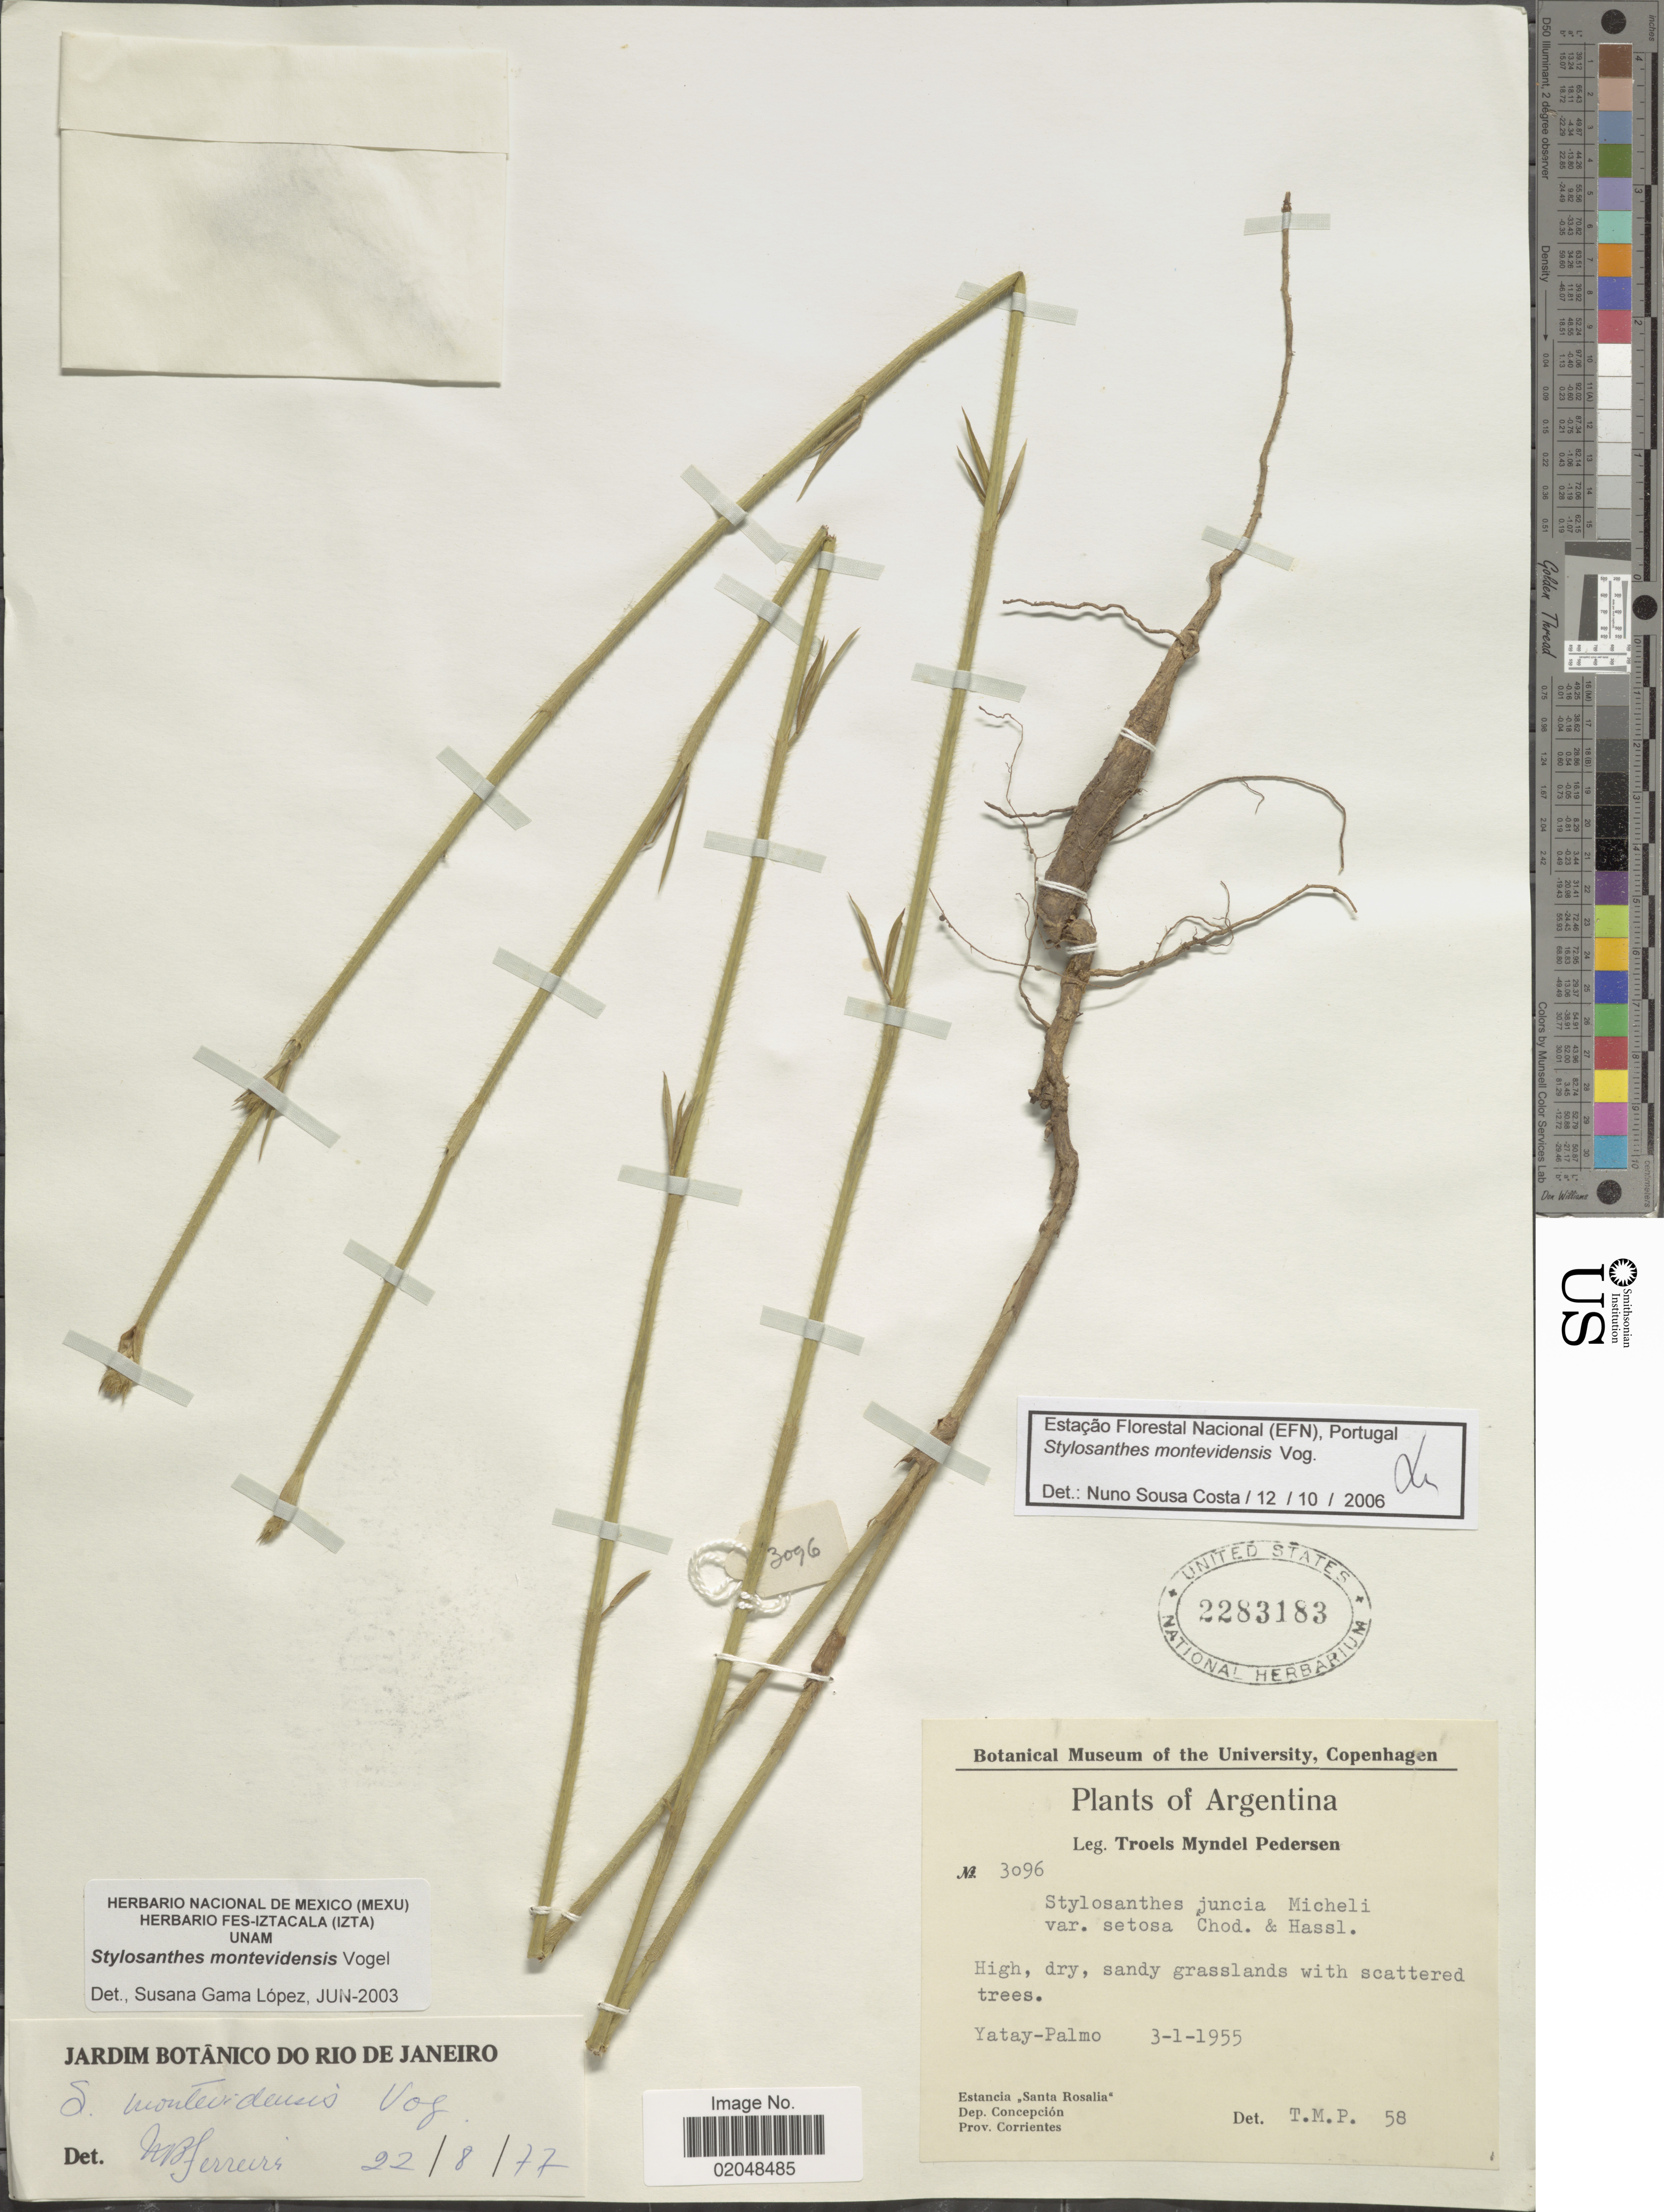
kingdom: Plantae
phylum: Tracheophyta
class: Magnoliopsida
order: Fabales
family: Fabaceae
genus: Stylosanthes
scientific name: Stylosanthes montevidensis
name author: Vogel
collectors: T. Pederson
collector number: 3096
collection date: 1955-01-03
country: Argentina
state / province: Corrientes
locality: Yatay-Palmp, estancia Santa Rosalia, dep. Concepcion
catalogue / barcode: US 2283183